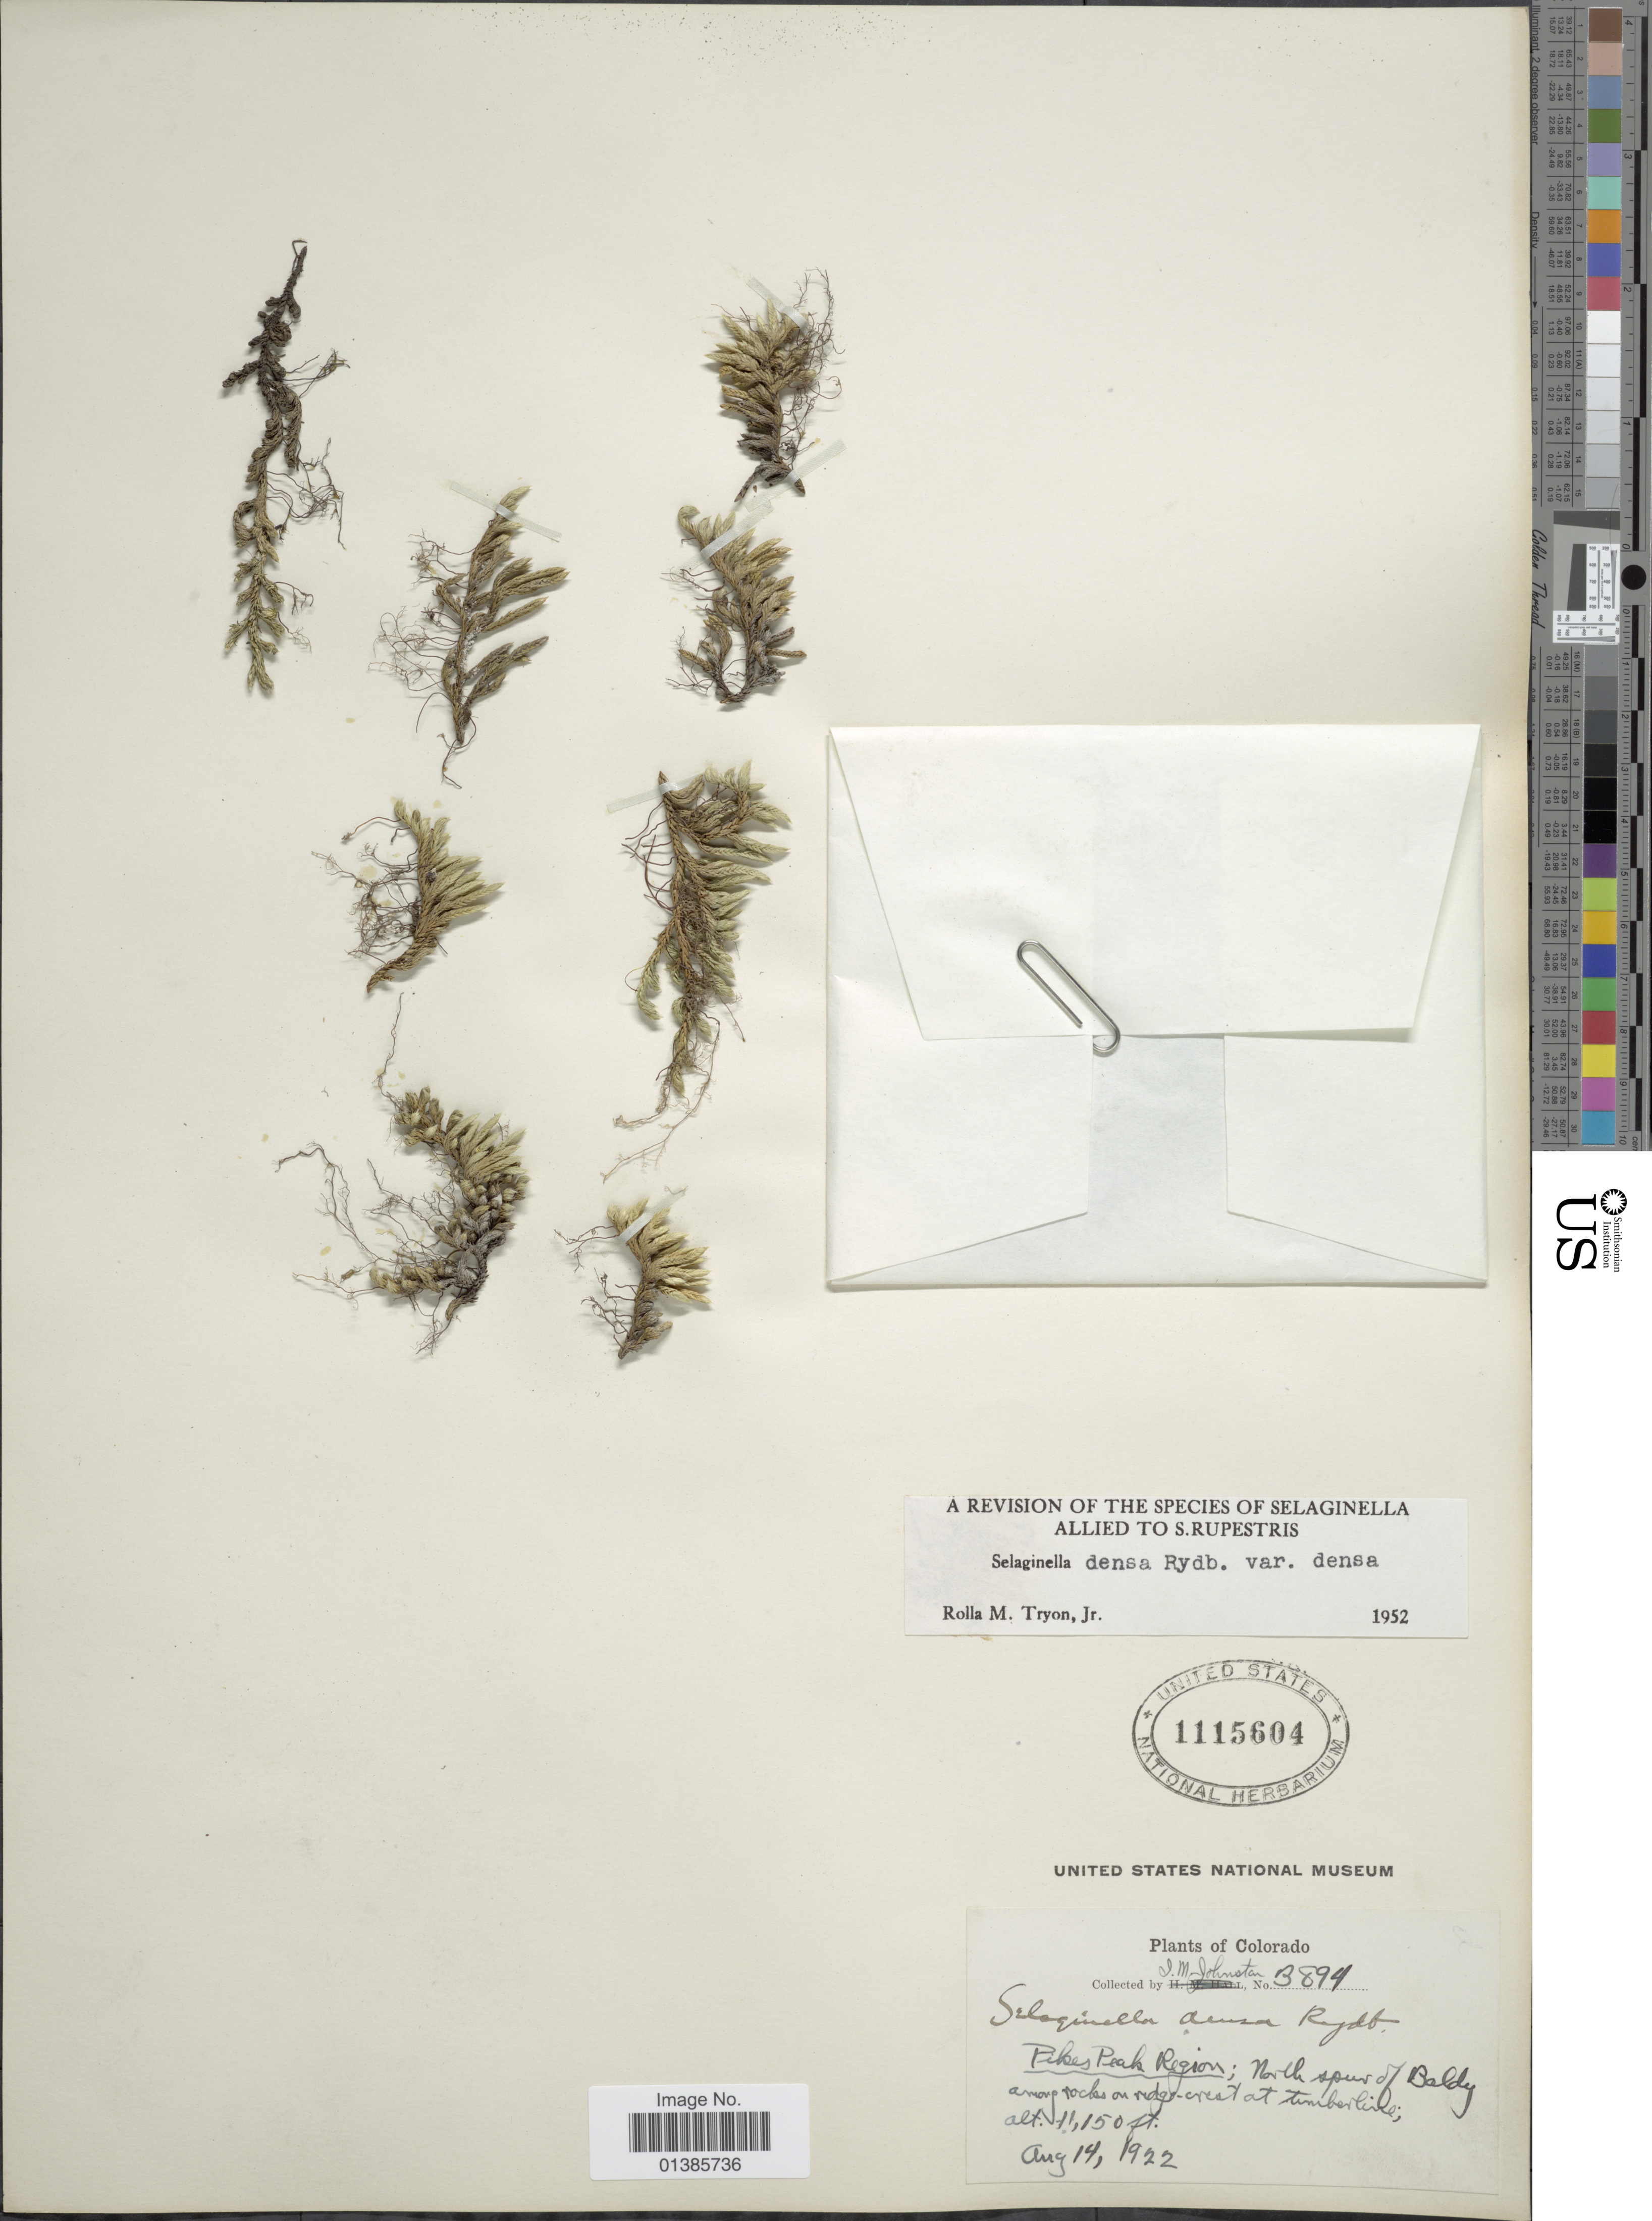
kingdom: Plantae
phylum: Tracheophyta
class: Lycopodiopsida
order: Selaginellales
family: Selaginellaceae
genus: Selaginella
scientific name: Selaginella densa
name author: Rydb.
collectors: I.M. Johnston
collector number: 3894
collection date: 1922-08-14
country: United States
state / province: Colorado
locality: Pikes Peak Region; North spur of Baldy among rocks on ridge-crest at timberline.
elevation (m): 3399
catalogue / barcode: US 1115604